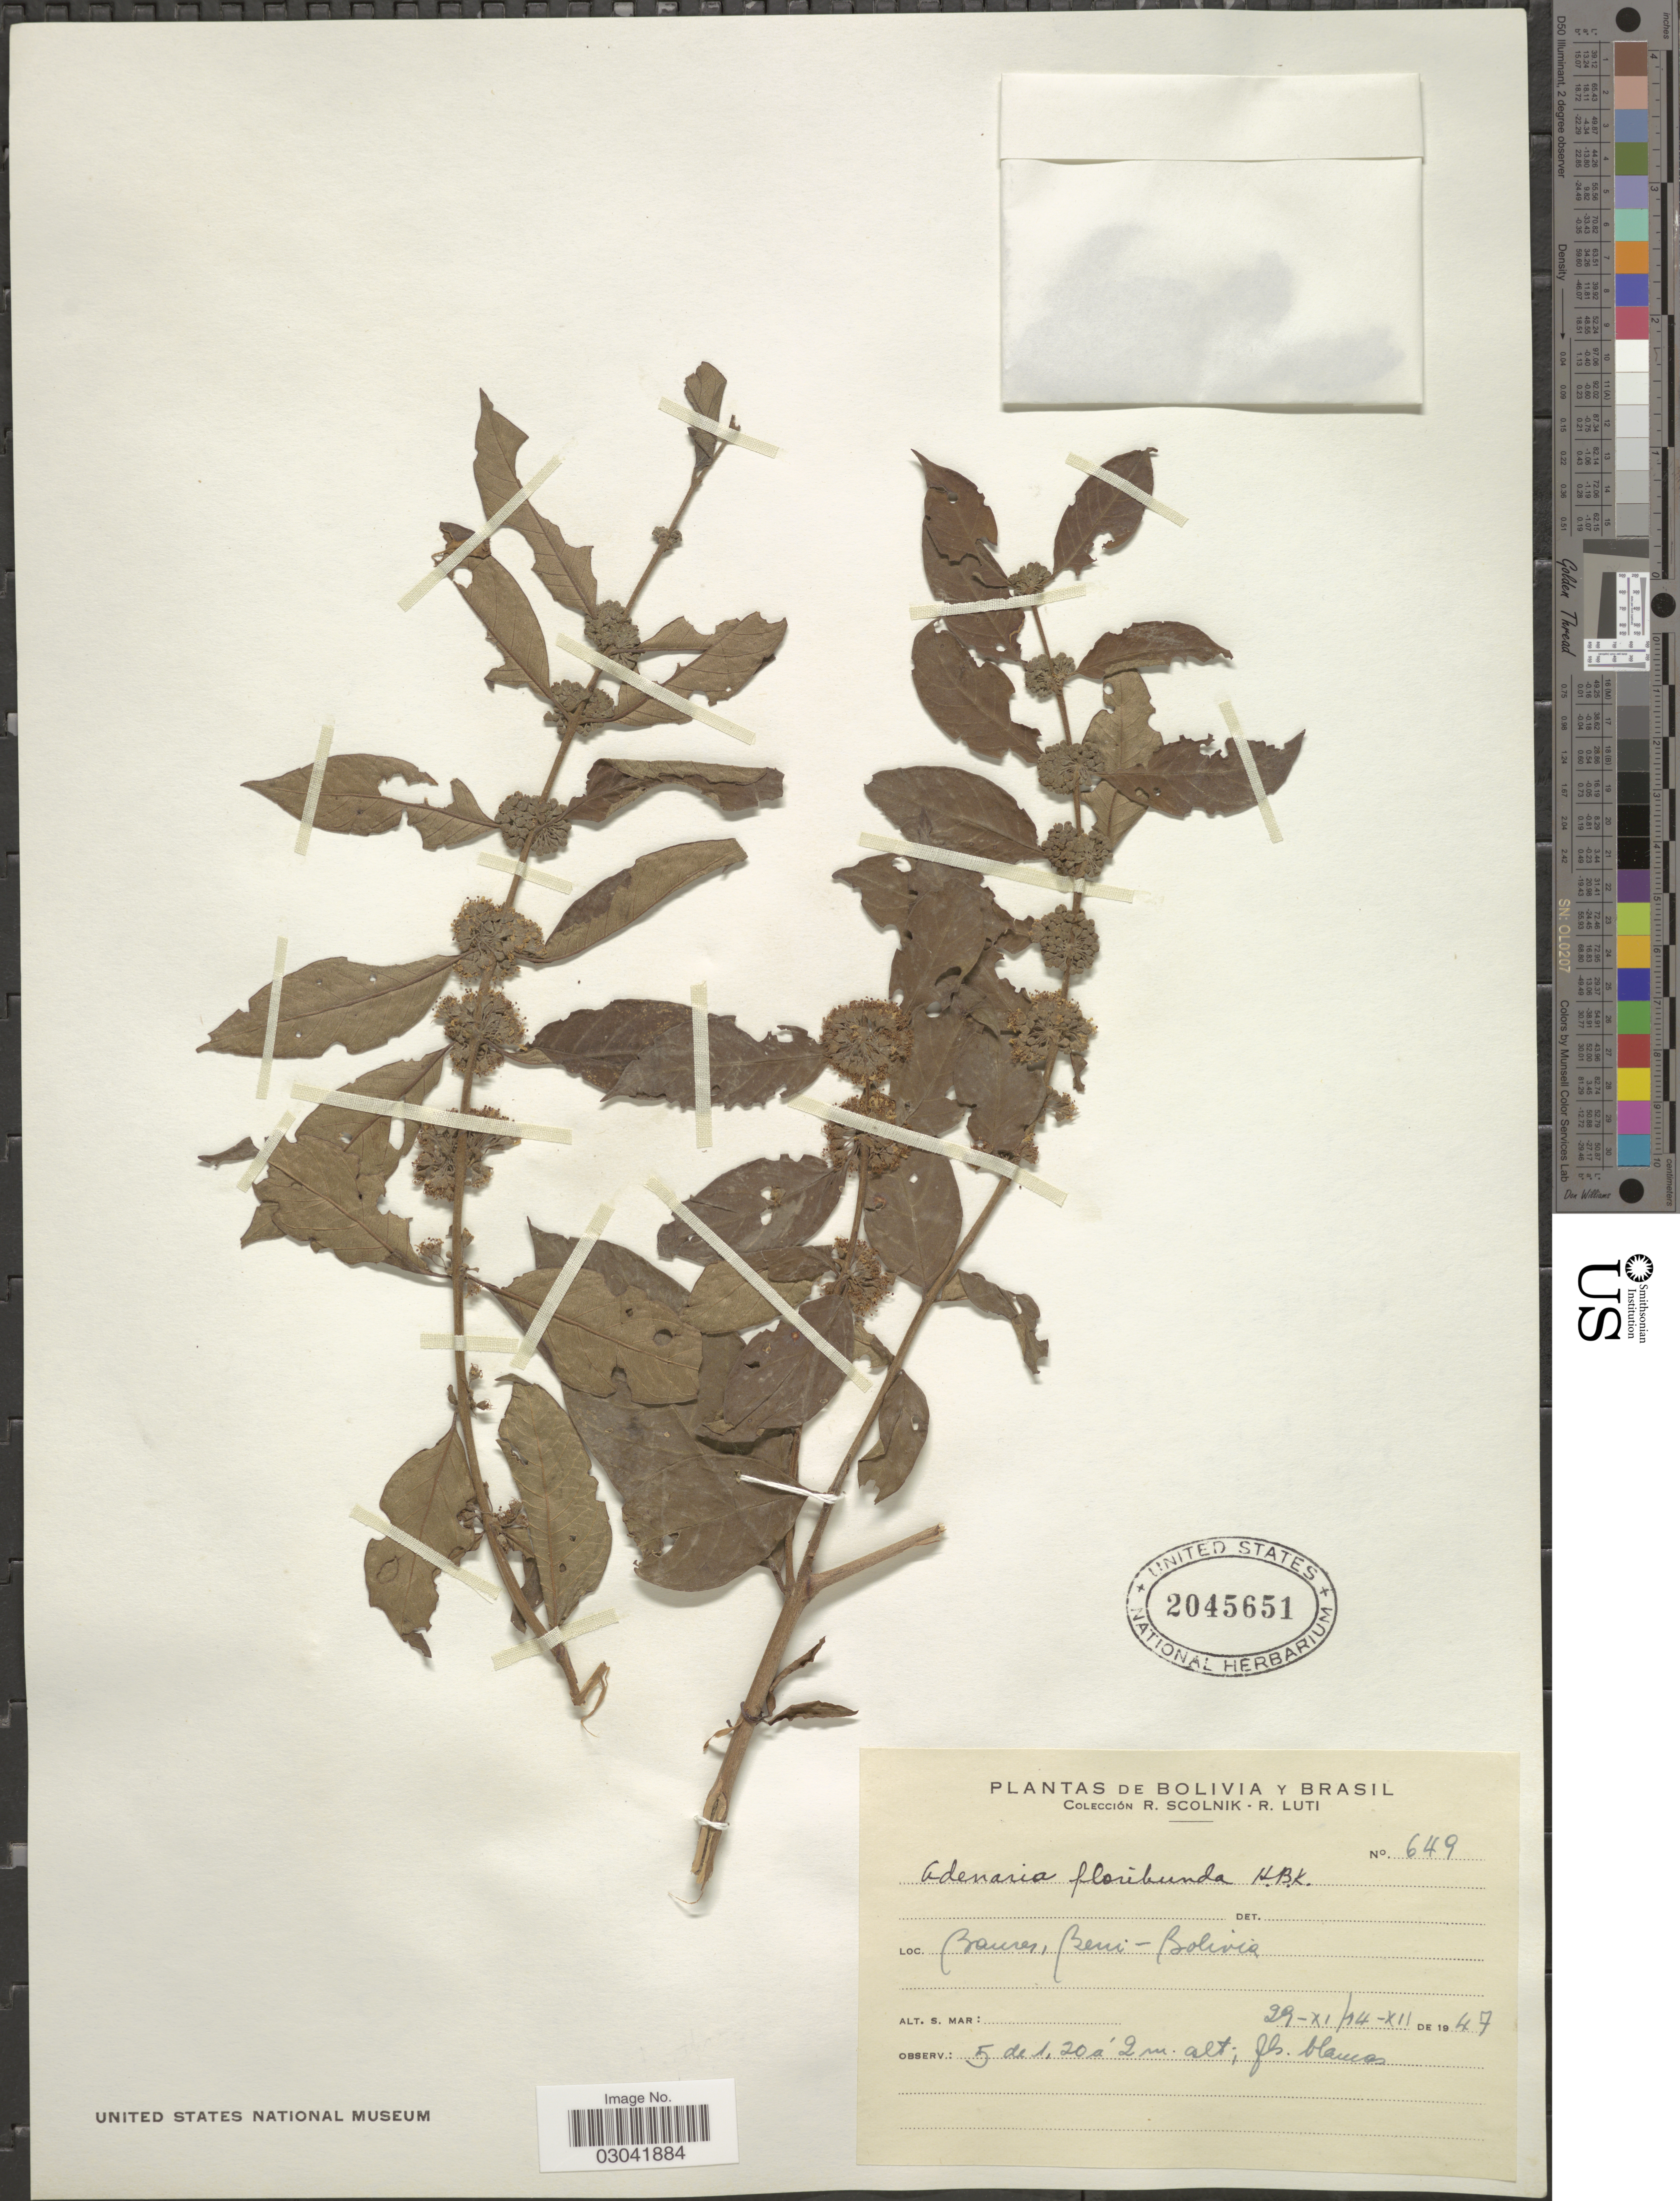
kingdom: Plantae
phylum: Tracheophyta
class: Magnoliopsida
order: Myrtales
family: Lythraceae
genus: Adenaria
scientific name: Adenaria floribunda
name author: Kunth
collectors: R. Scolnik & R. Luti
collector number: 649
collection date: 1947-11-29/1947-12-14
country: Bolivia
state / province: Beni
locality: Baures.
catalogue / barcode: US 2045651